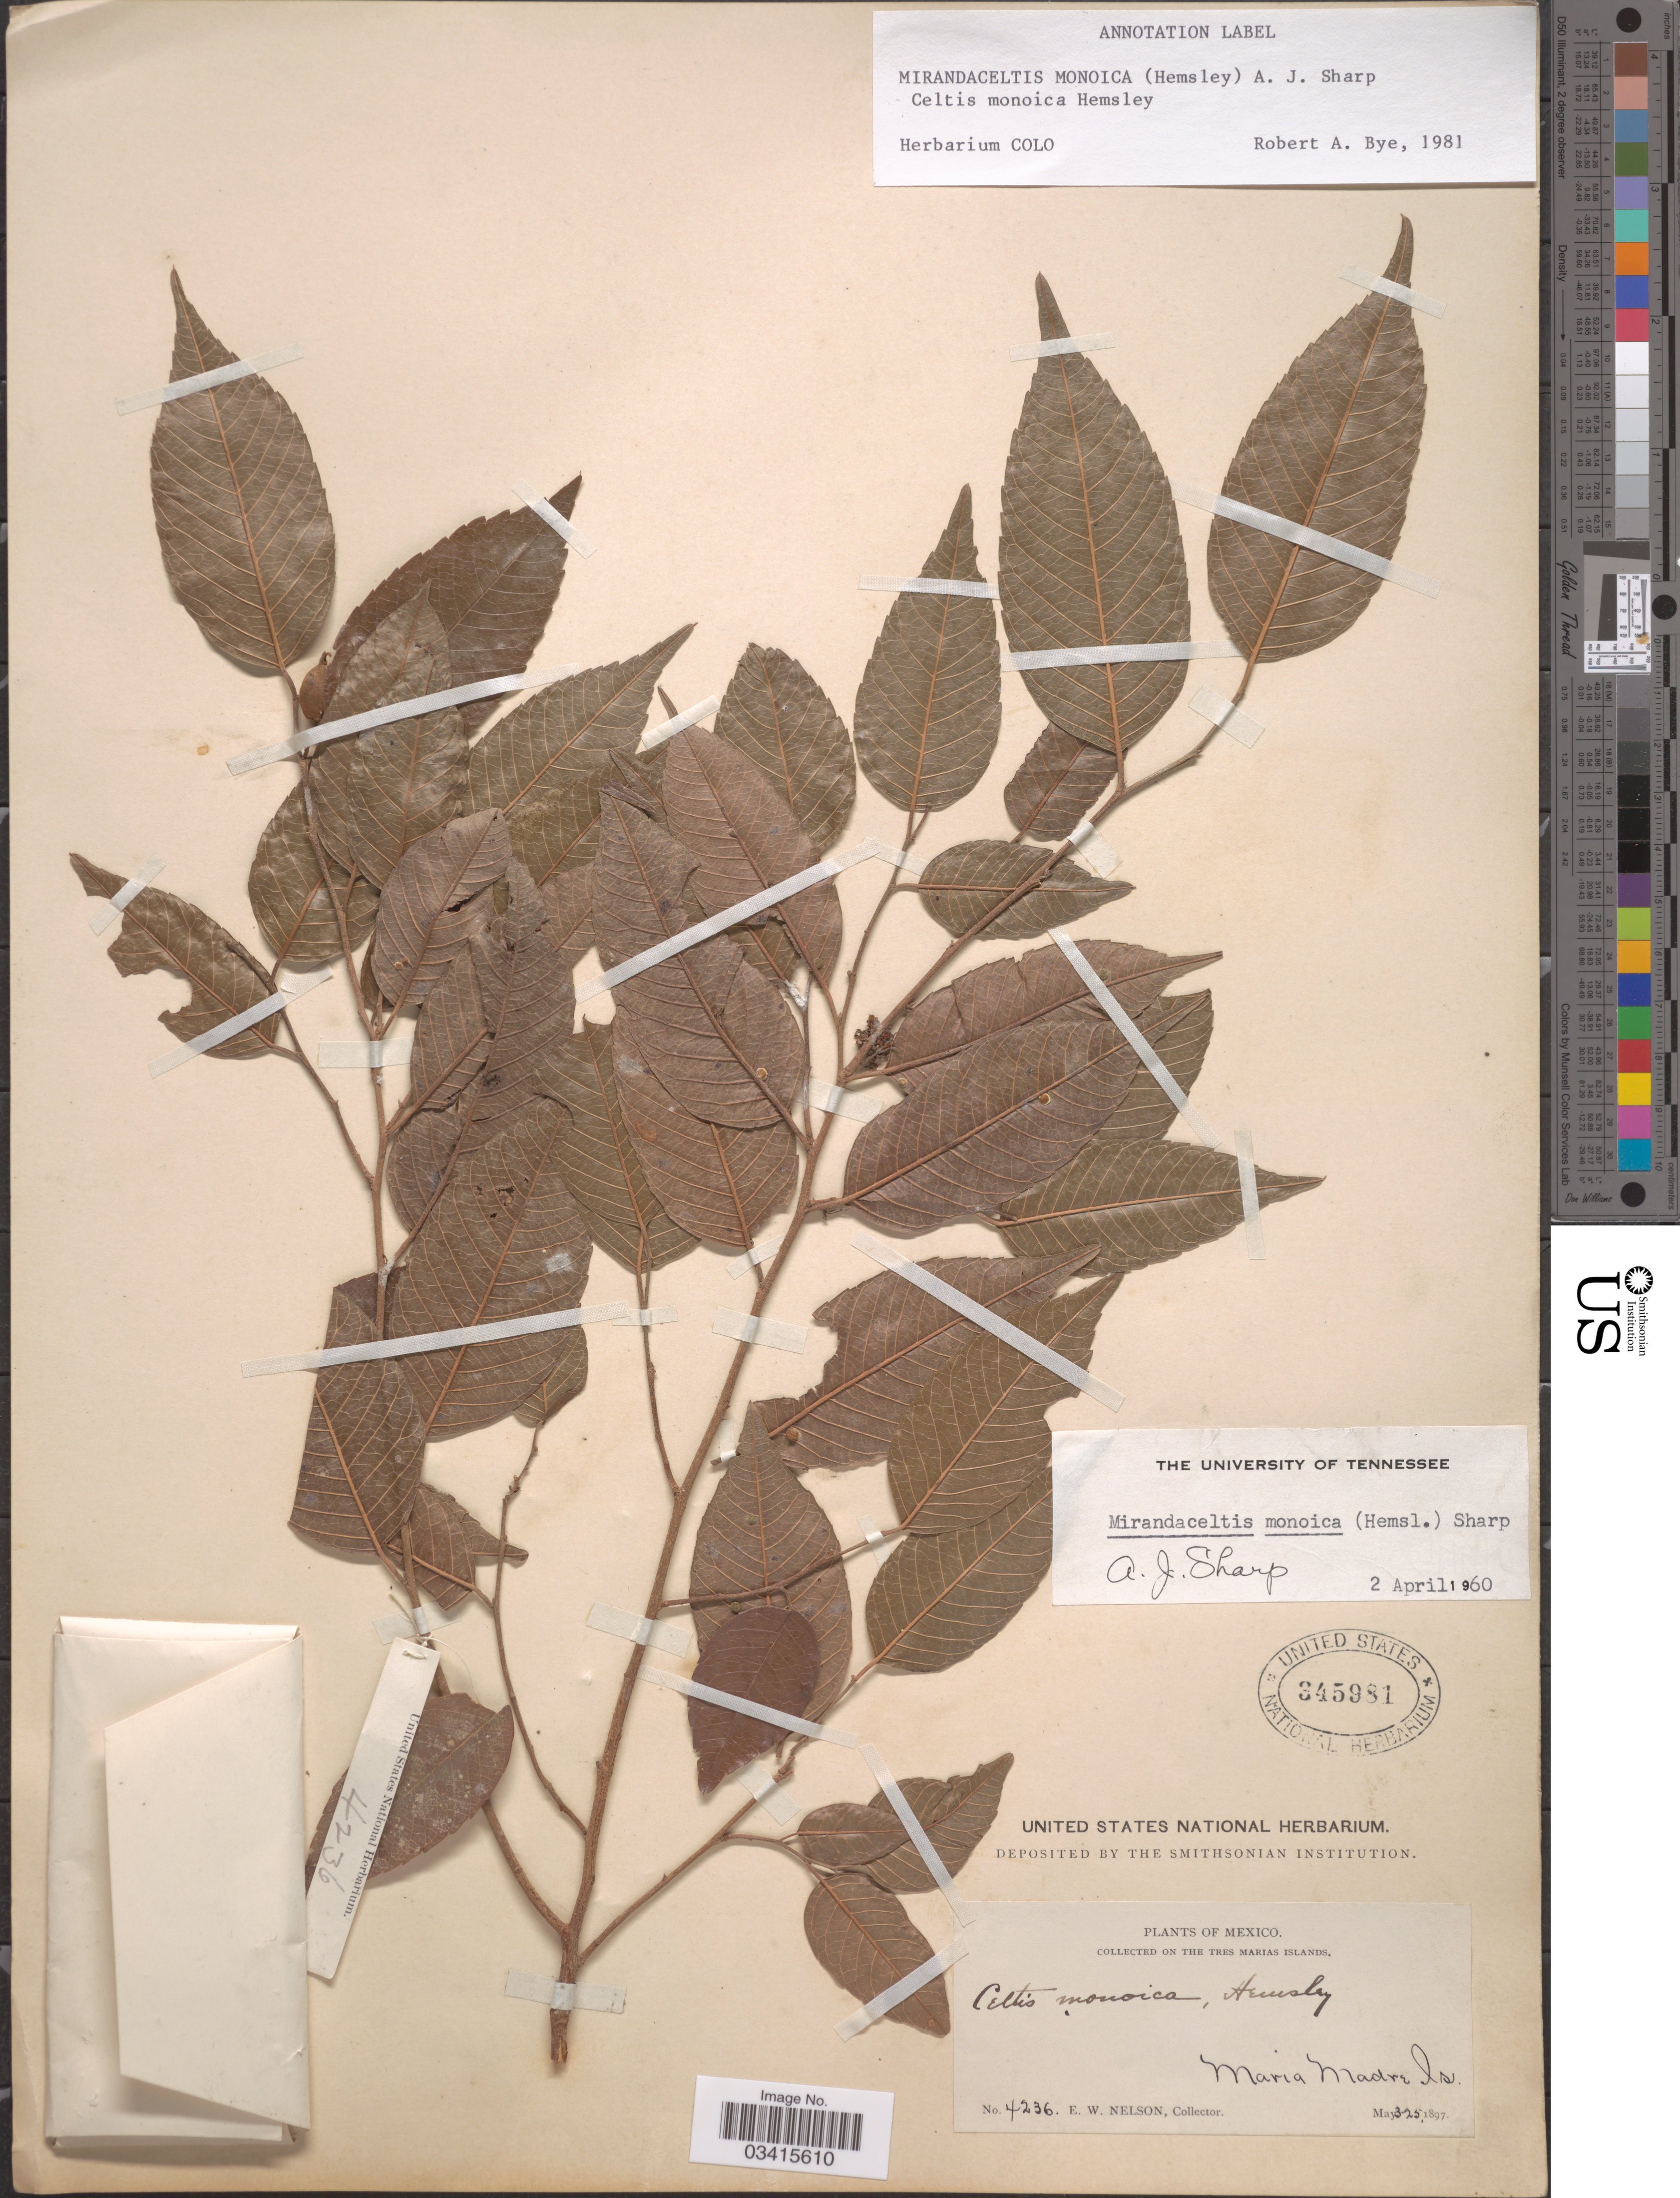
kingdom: Plantae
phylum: Tracheophyta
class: Magnoliopsida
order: Rosales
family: Cannabaceae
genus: Aphananthe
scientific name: Aphananthe monoica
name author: (Hemsl.) J.-F. Leroy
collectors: E. W. Nelson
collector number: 4236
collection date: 1897-05-03/1897-05-25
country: Mexico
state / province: Nayarit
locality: Tres Marias Islands. Maria Madre Is.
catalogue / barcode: US 345981